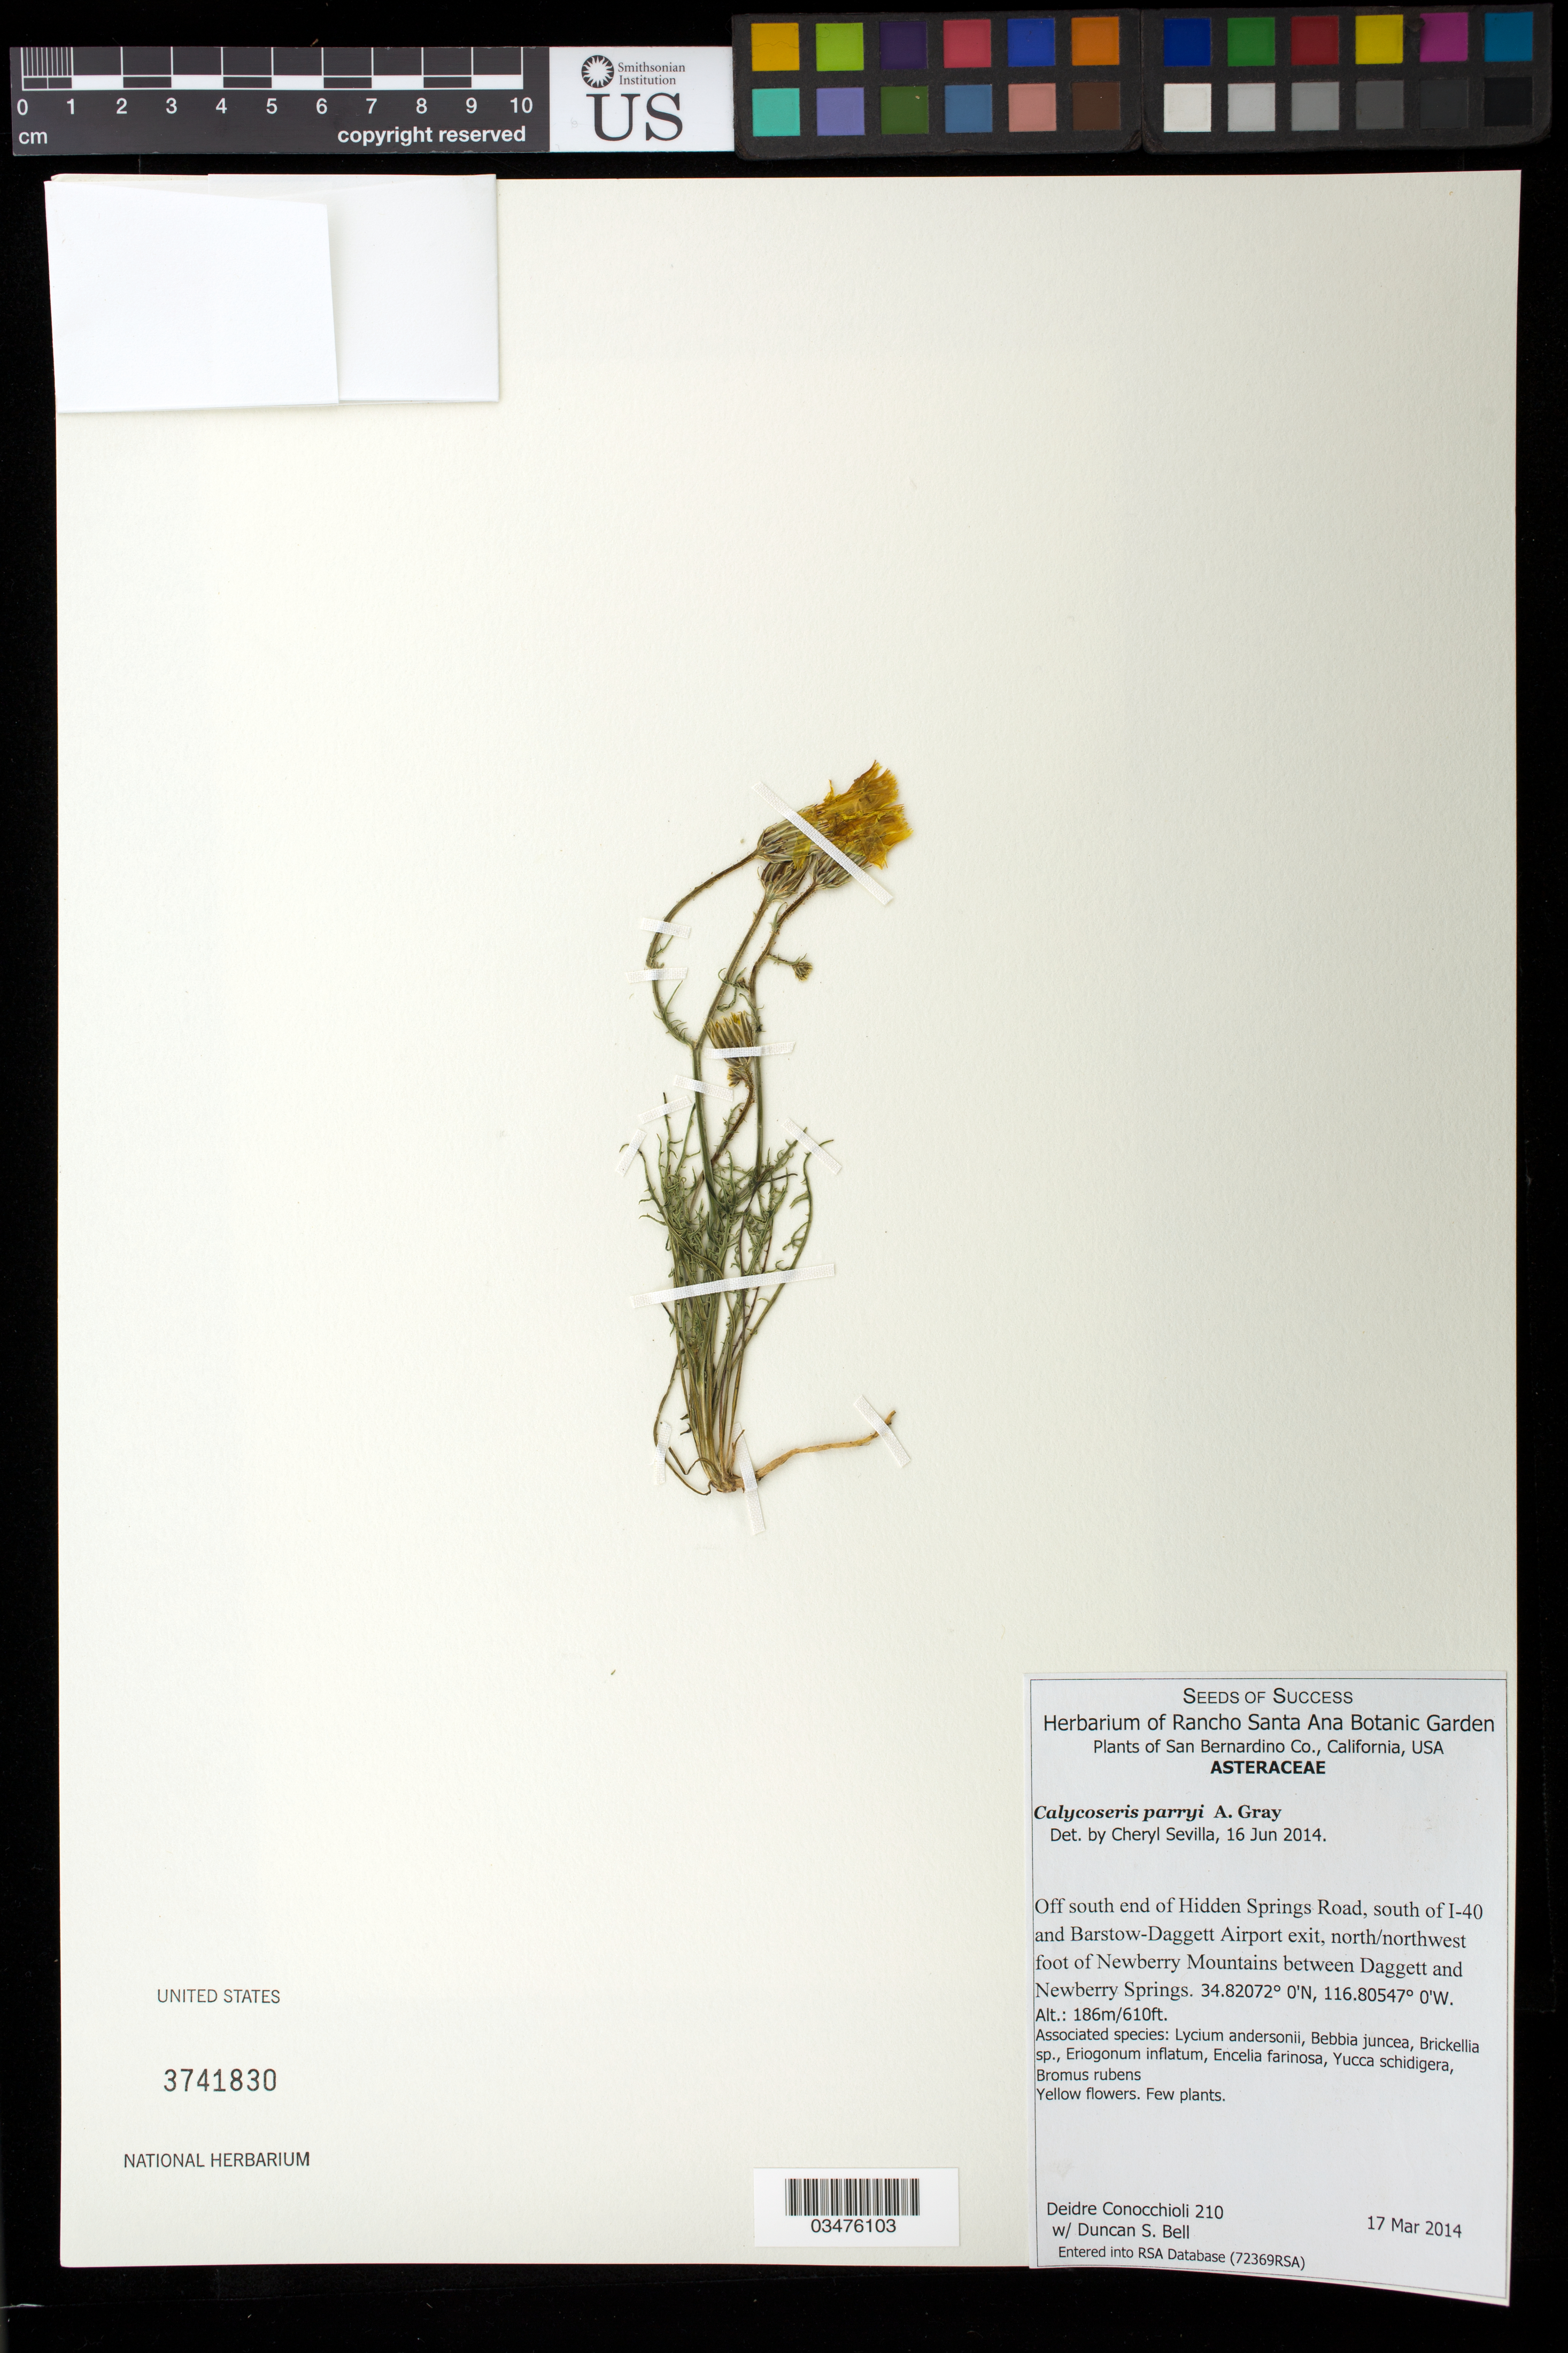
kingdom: Plantae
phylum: Tracheophyta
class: Magnoliopsida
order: Asterales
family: Asteraceae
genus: Calycoseris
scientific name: Calycoseris parryi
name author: A. Gray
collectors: D. Conocchioli & D. S. Bell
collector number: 210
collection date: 2014-03-17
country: United States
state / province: California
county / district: San Bernardino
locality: Off south end of Hidden Springs Road, S of I-40 and Barstow-Daggett Airport exit, NNW foot of Newberry Mts between Daggett and Newberry Springs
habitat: With Bebbia juncea, Brickellia sp, Encelia farinosa, ect.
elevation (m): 186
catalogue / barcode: US 3741830